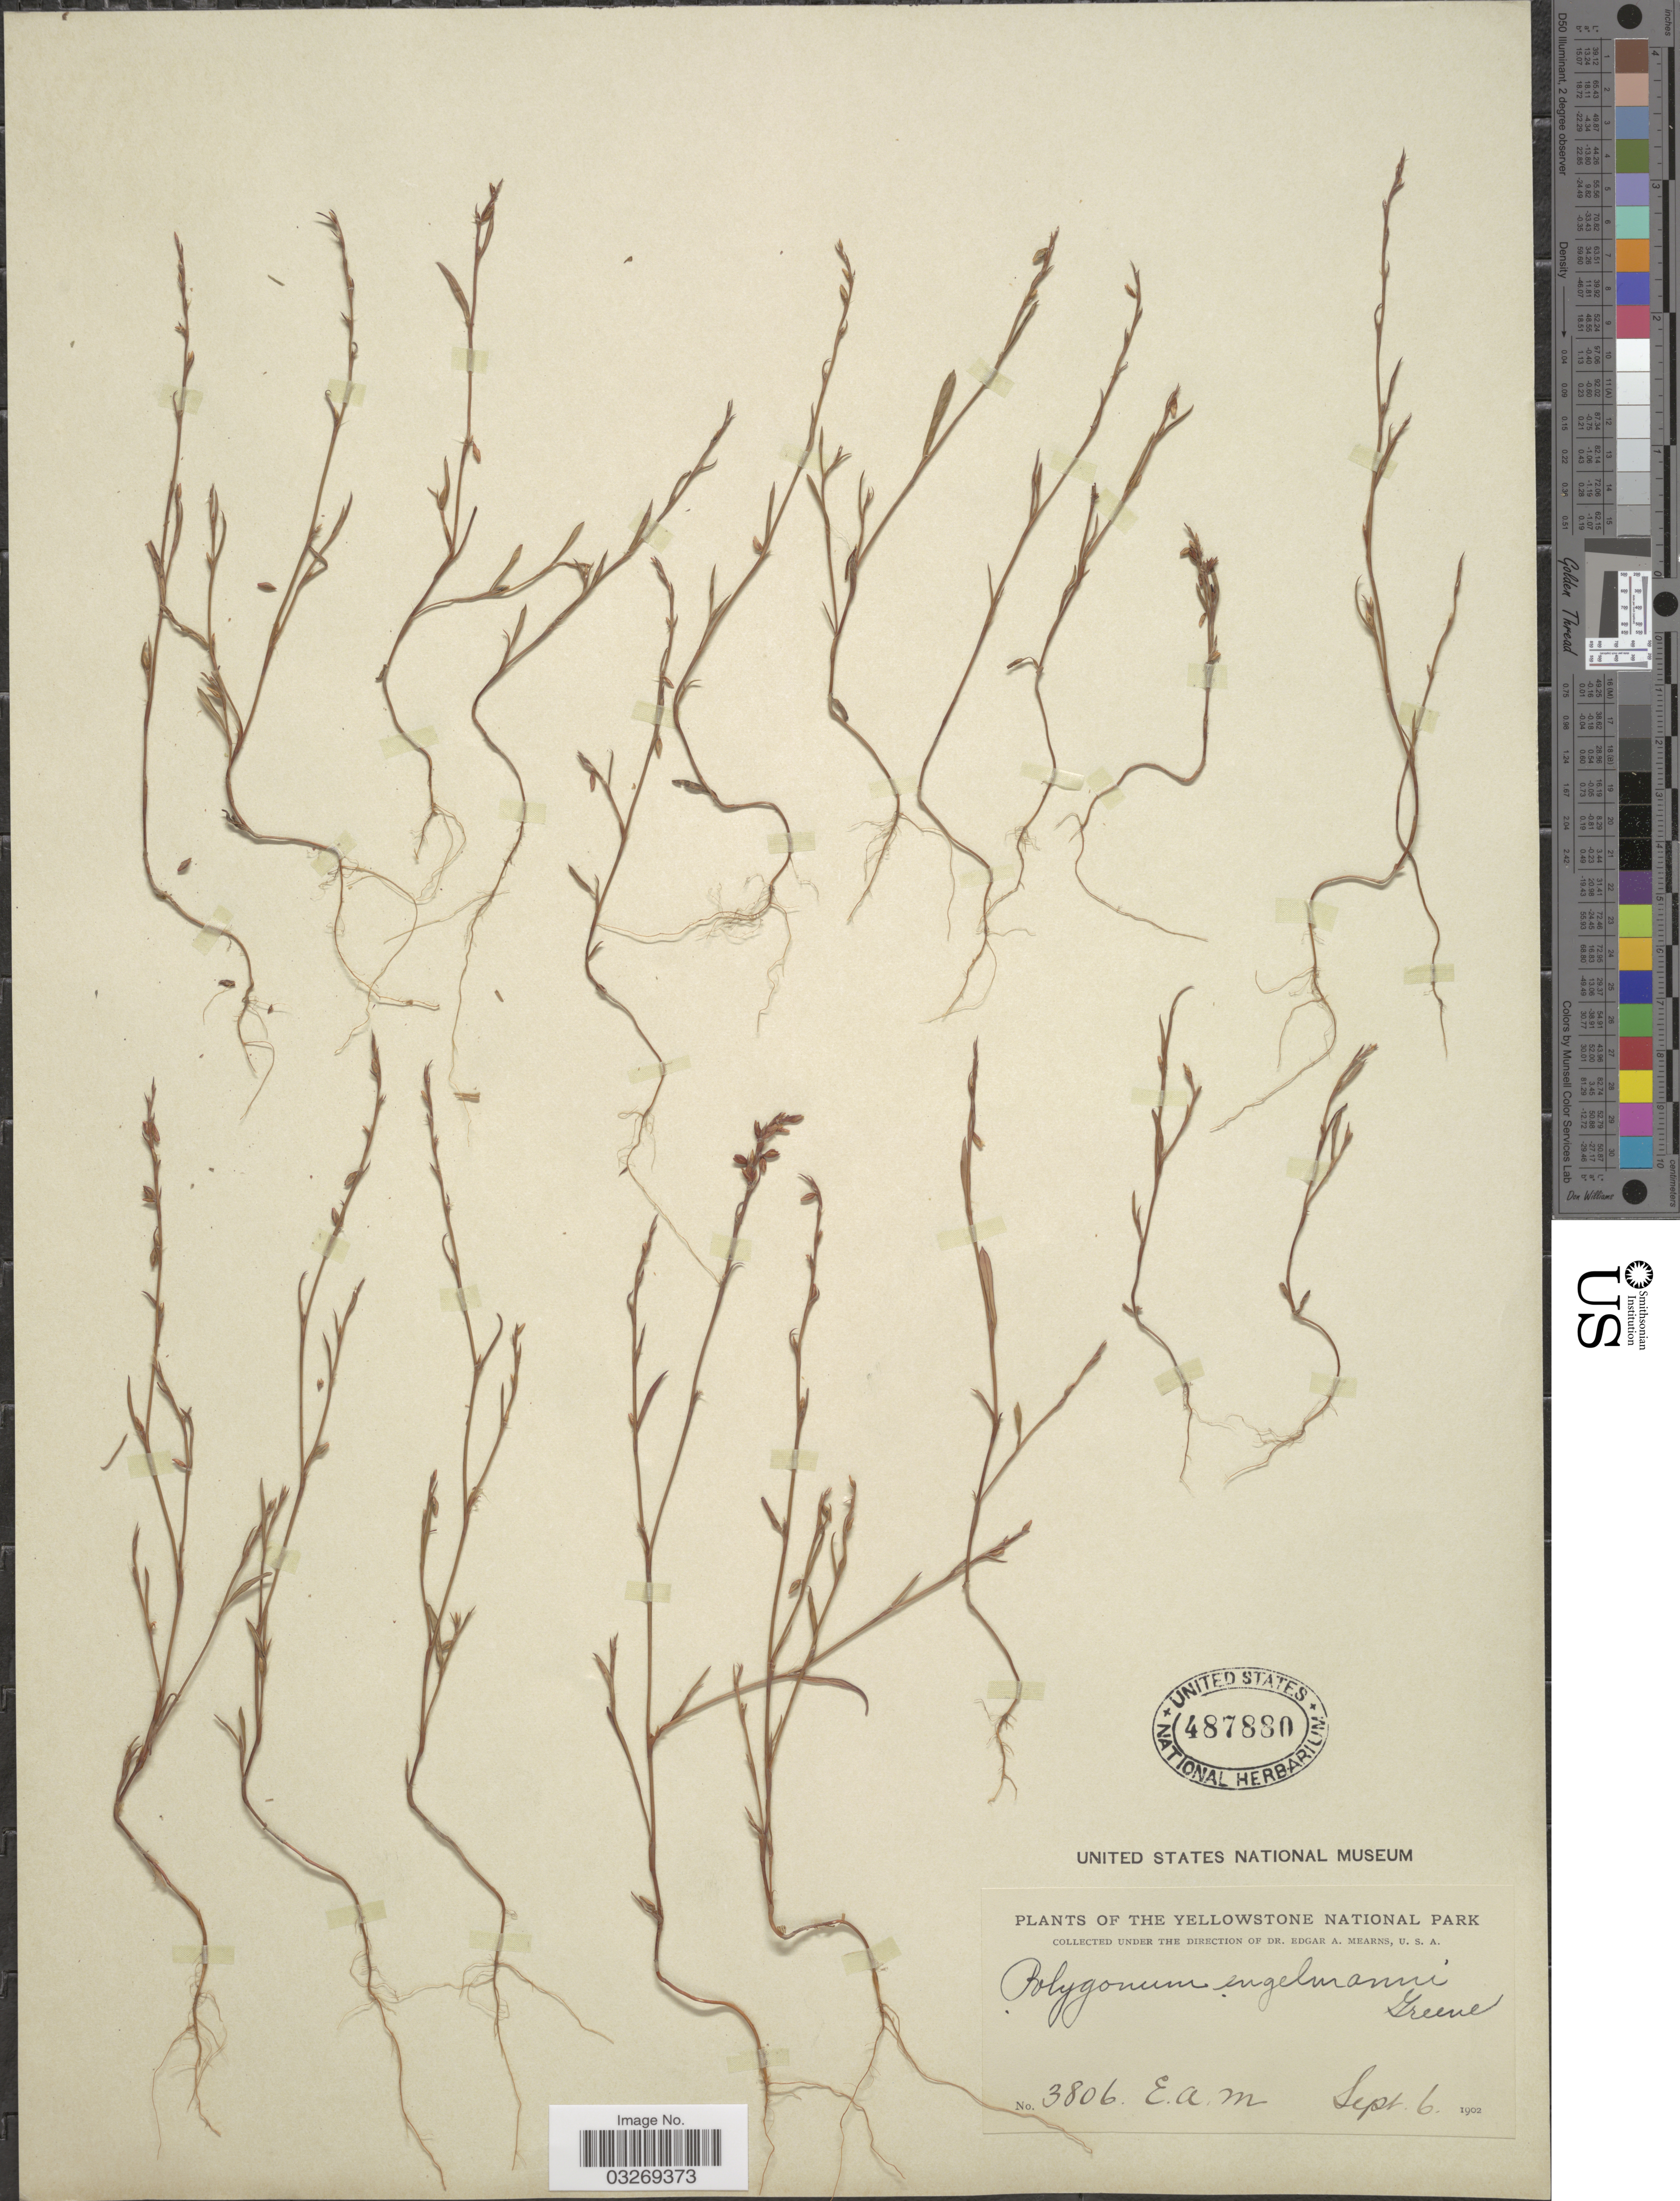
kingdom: Plantae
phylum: Tracheophyta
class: Magnoliopsida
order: Caryophyllales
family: Polygonaceae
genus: Polygonum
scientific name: Polygonum engelmannii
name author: C.W. Greene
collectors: E. A. Mearns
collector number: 3806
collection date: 1902-09-06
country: United States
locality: The Yellowstone National Park.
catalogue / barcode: US 487880